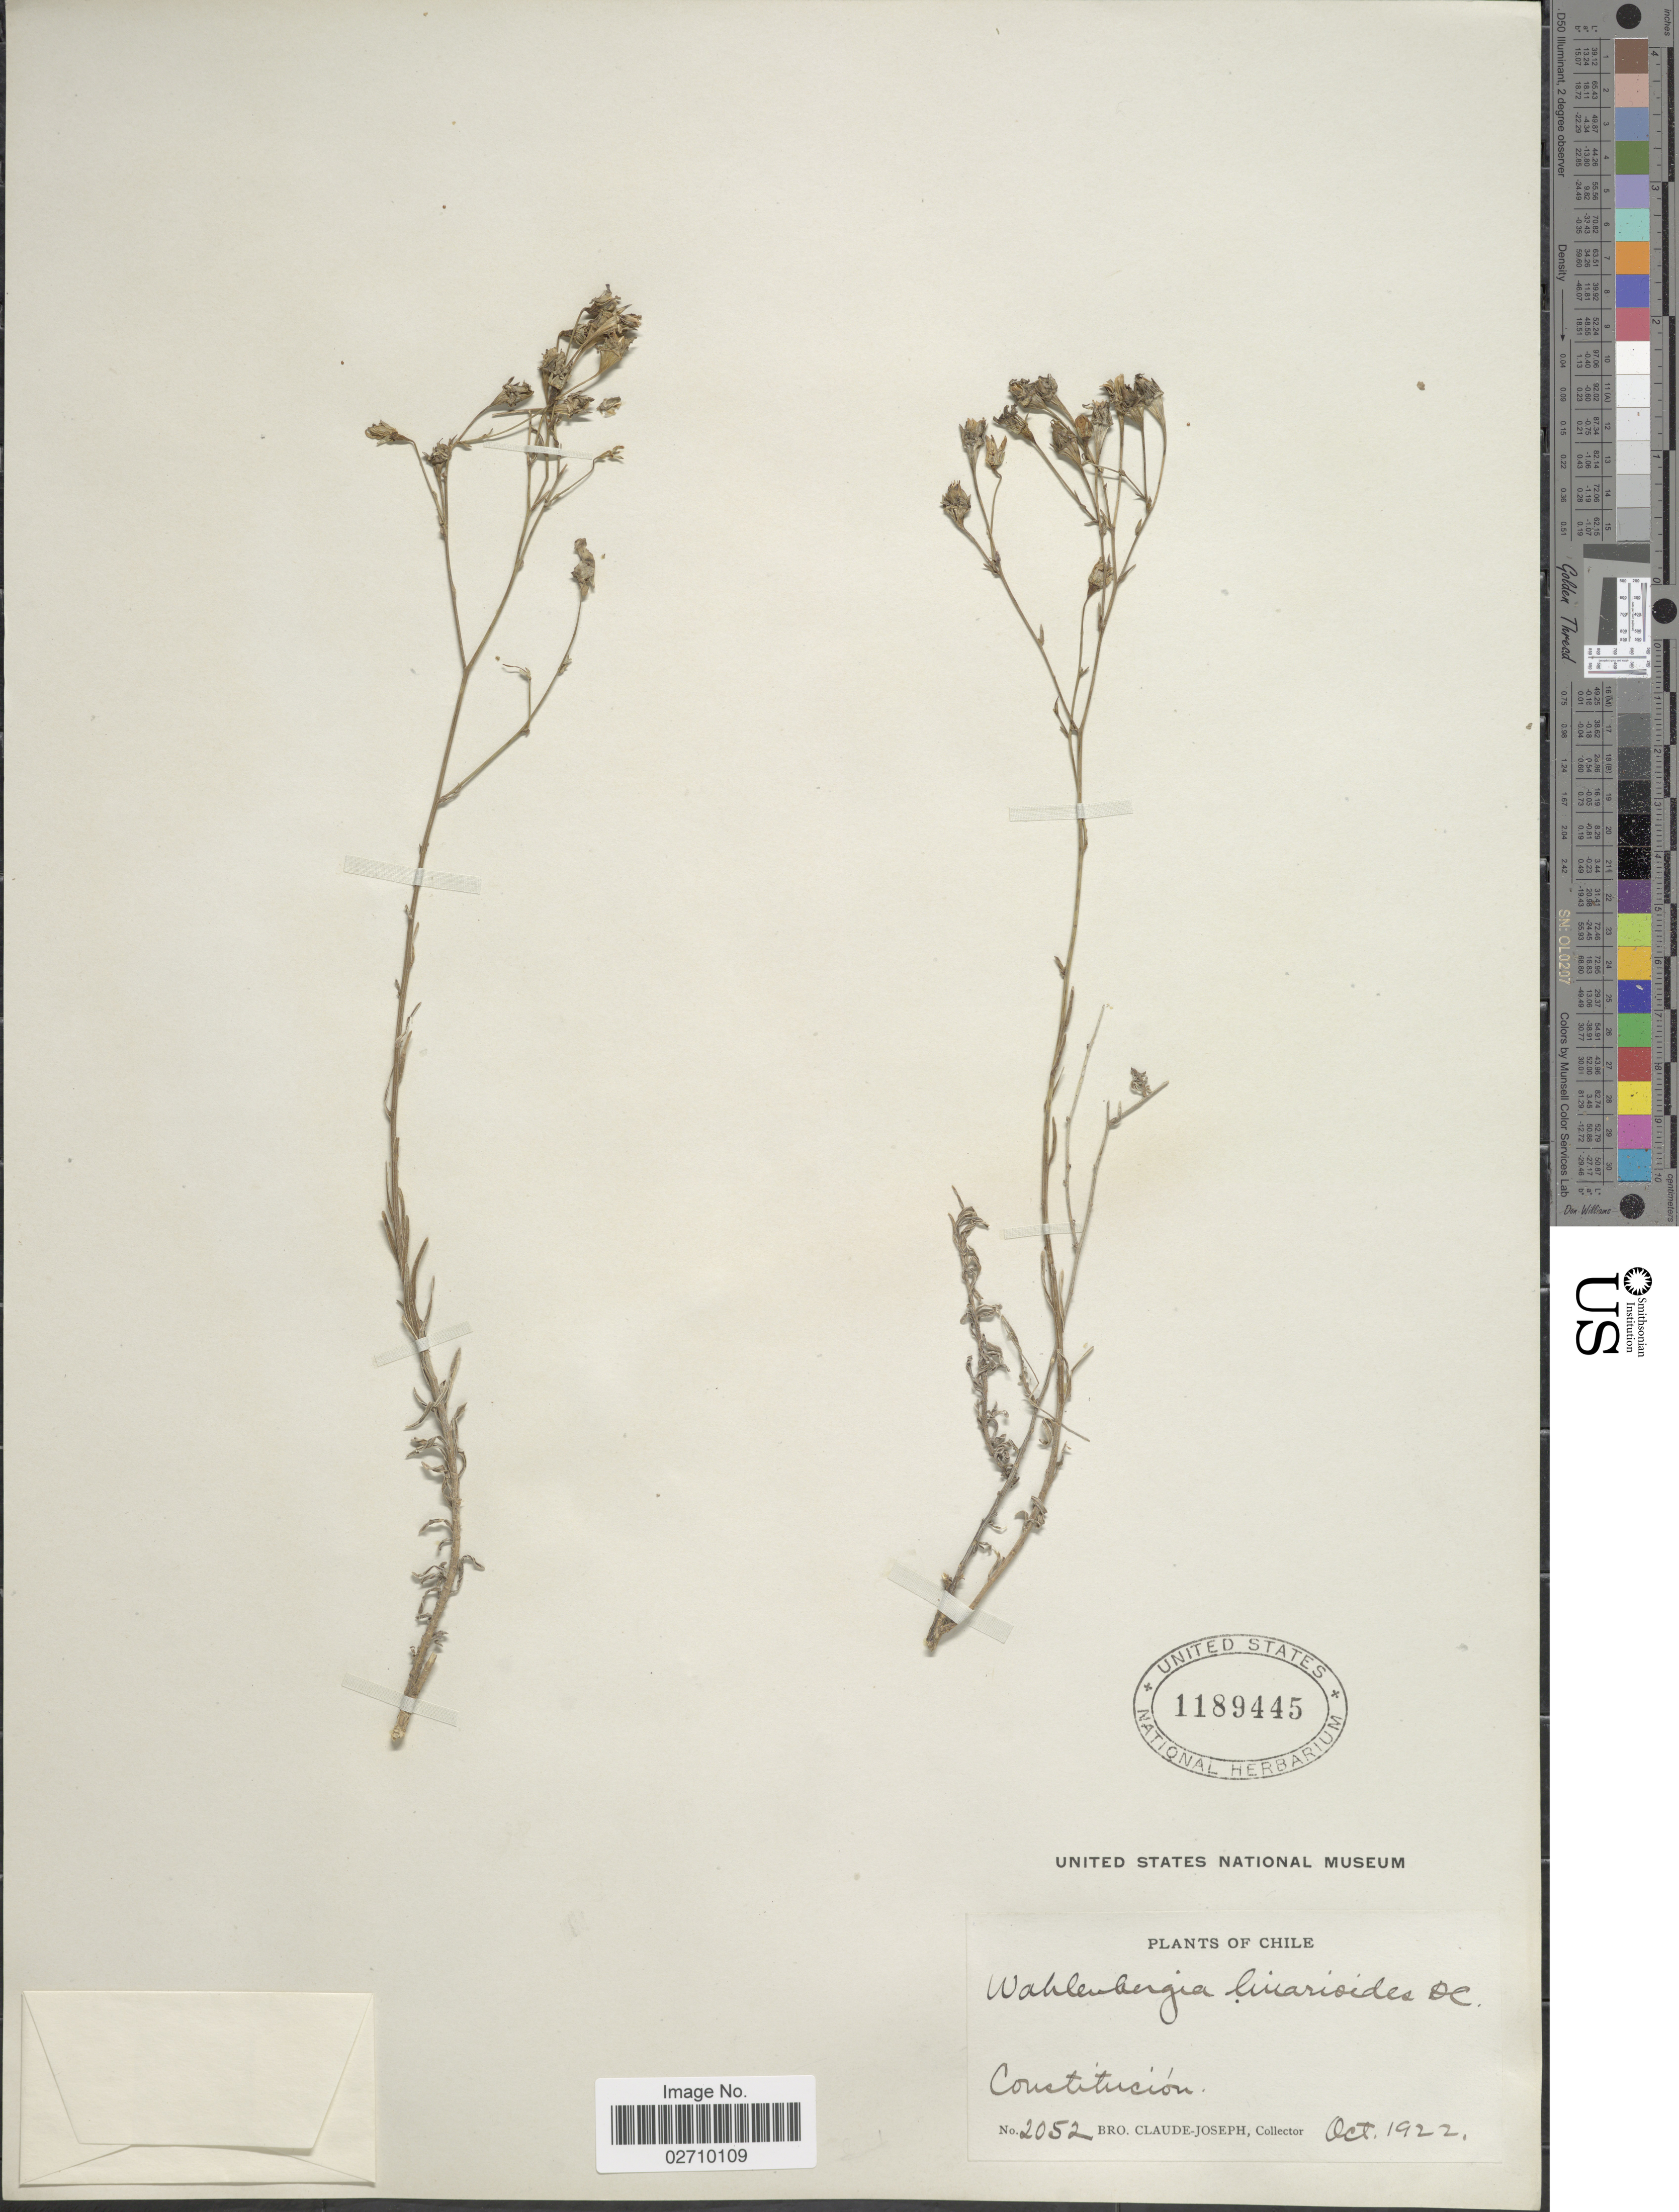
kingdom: Plantae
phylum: Tracheophyta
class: Magnoliopsida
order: Asterales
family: Campanulaceae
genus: Wahlenbergia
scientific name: Wahlenbergia linarioides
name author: (Lam.) A. DC.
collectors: Bro. Claude-Joseph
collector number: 2025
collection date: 1922-10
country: Chile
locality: Constitucion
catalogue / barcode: US 1189445